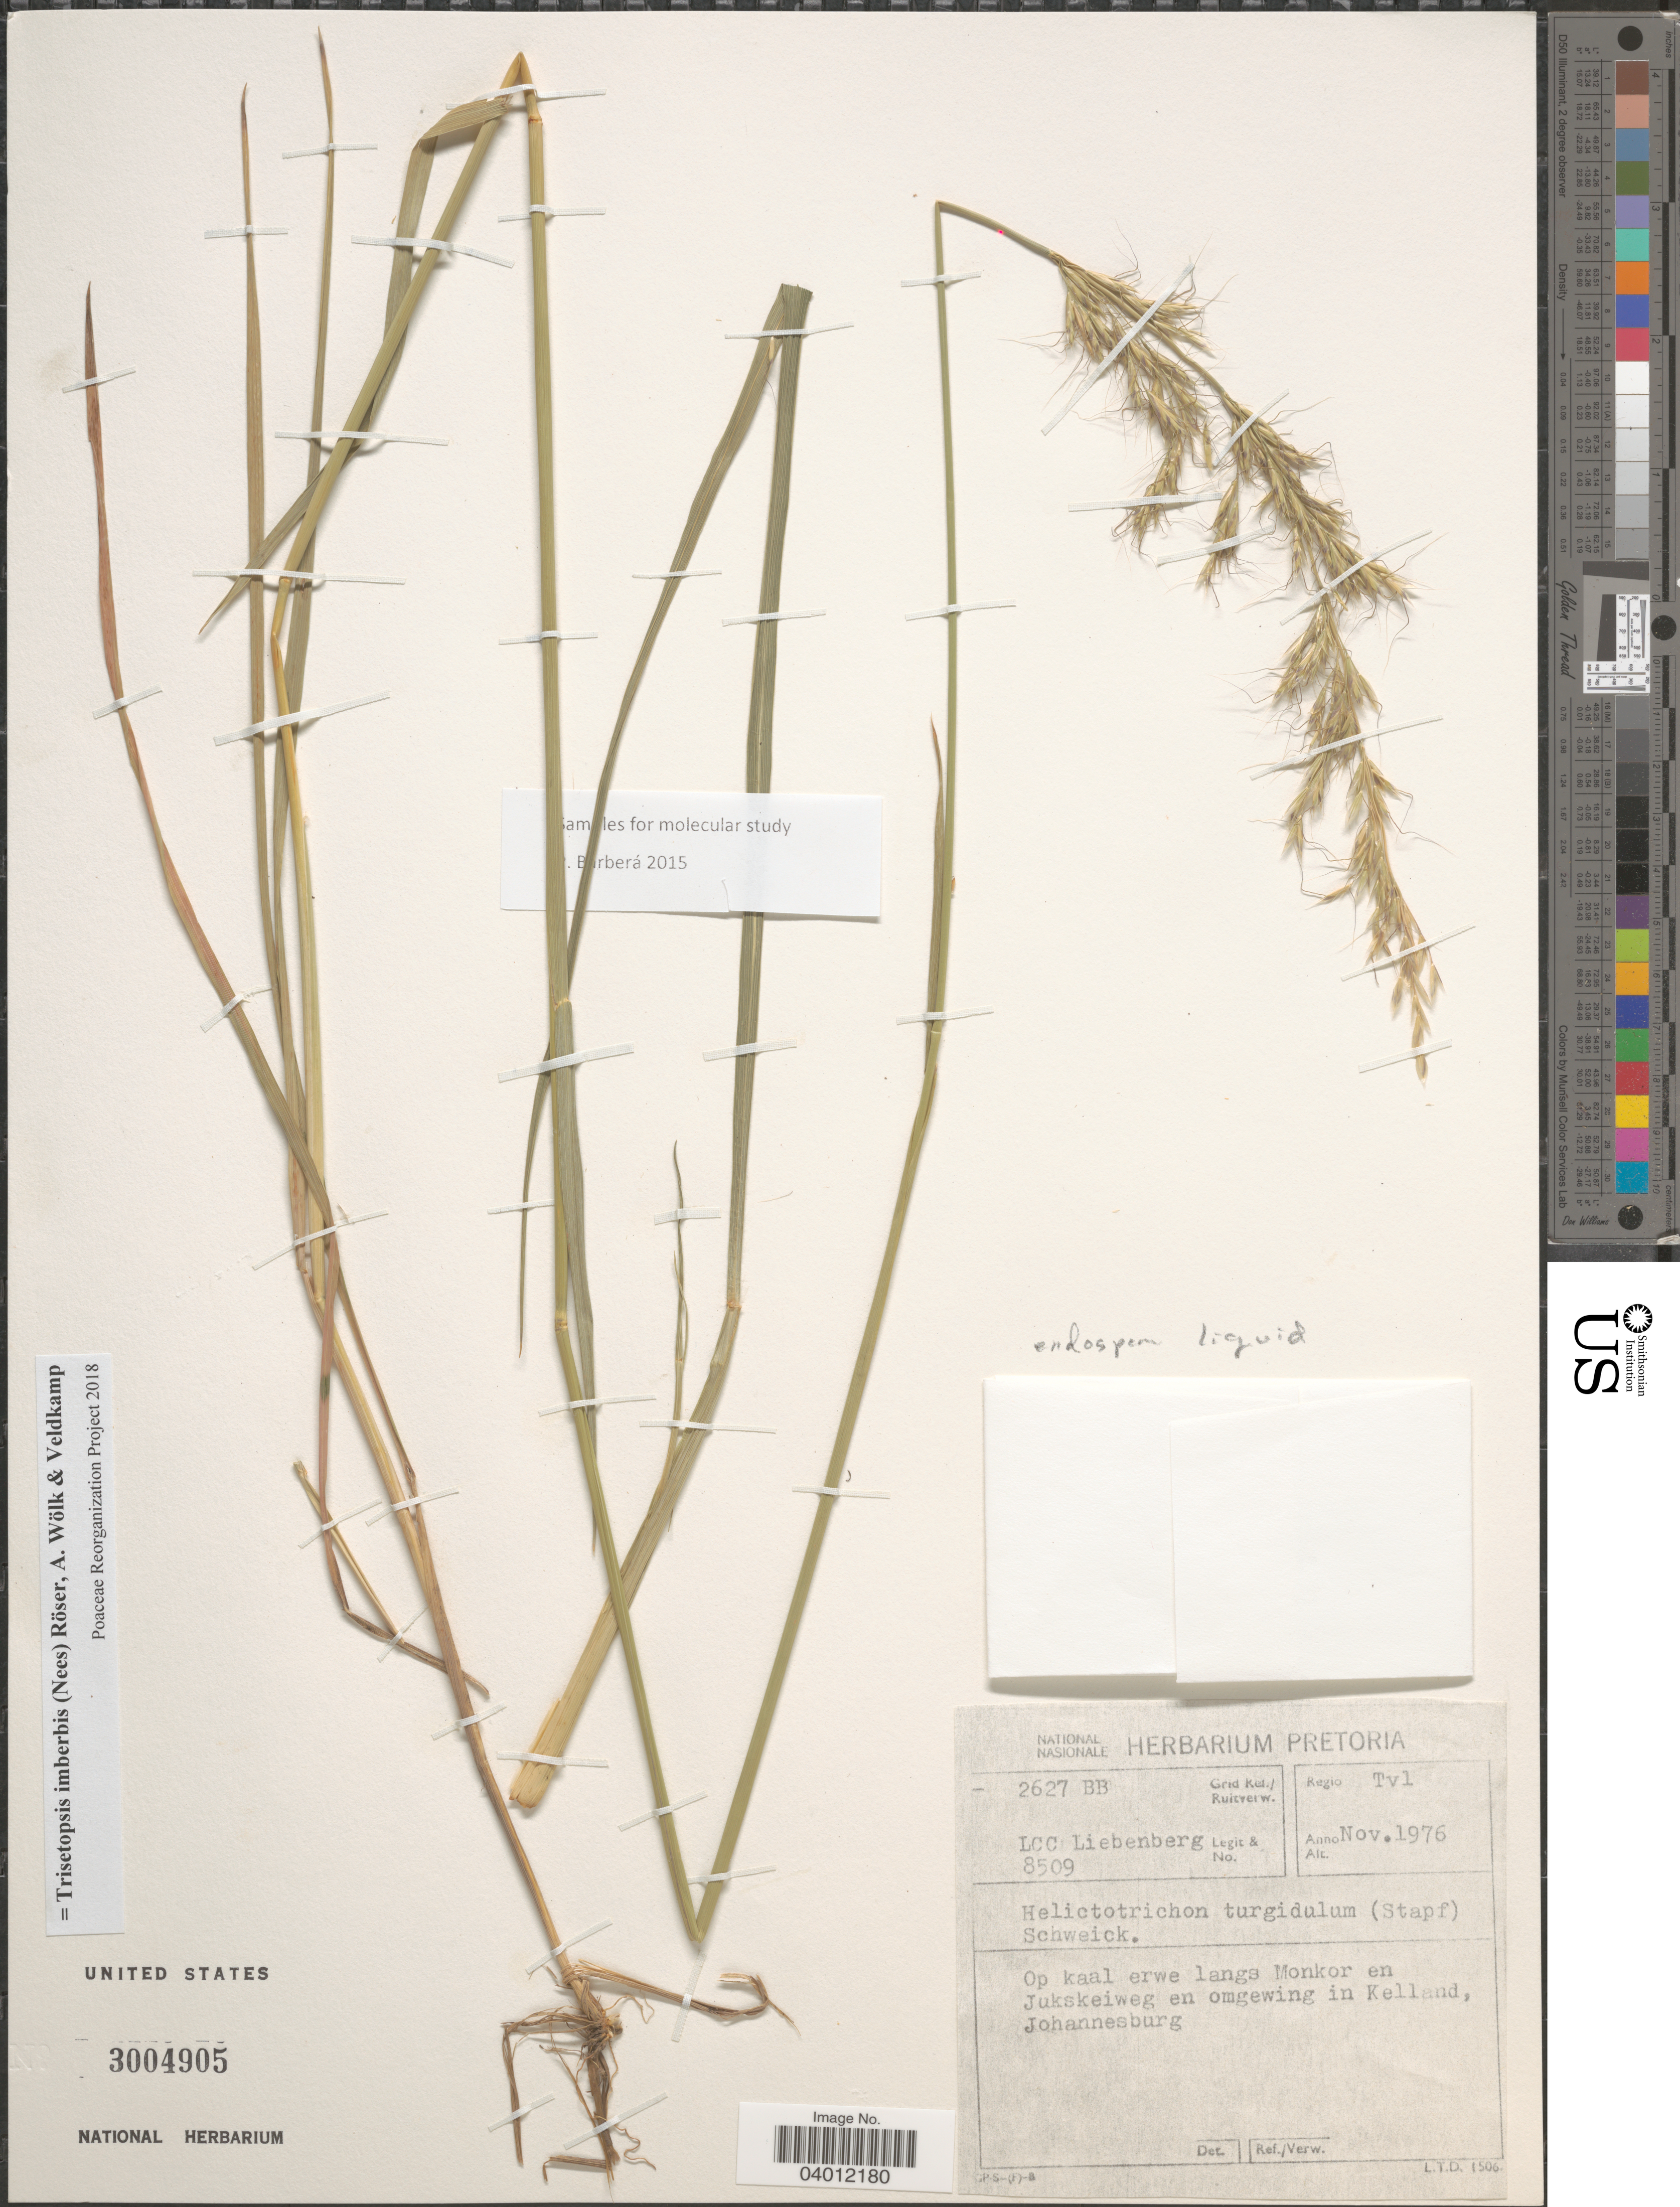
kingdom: Plantae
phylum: Tracheophyta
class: Liliopsida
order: Poales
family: Poaceae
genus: Trisetopsis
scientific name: Trisetopsis imberbis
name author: (Nees) Röser et al.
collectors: L. Liebenberg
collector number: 8509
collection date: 1976-11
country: South Africa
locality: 2627 BB Grid Ref./ Ruitverw. Regio Tvl. Op kaal erwe langs Monkor en Jukskeiweg en omgewing in kelland, Johannesburg.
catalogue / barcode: US 3004905